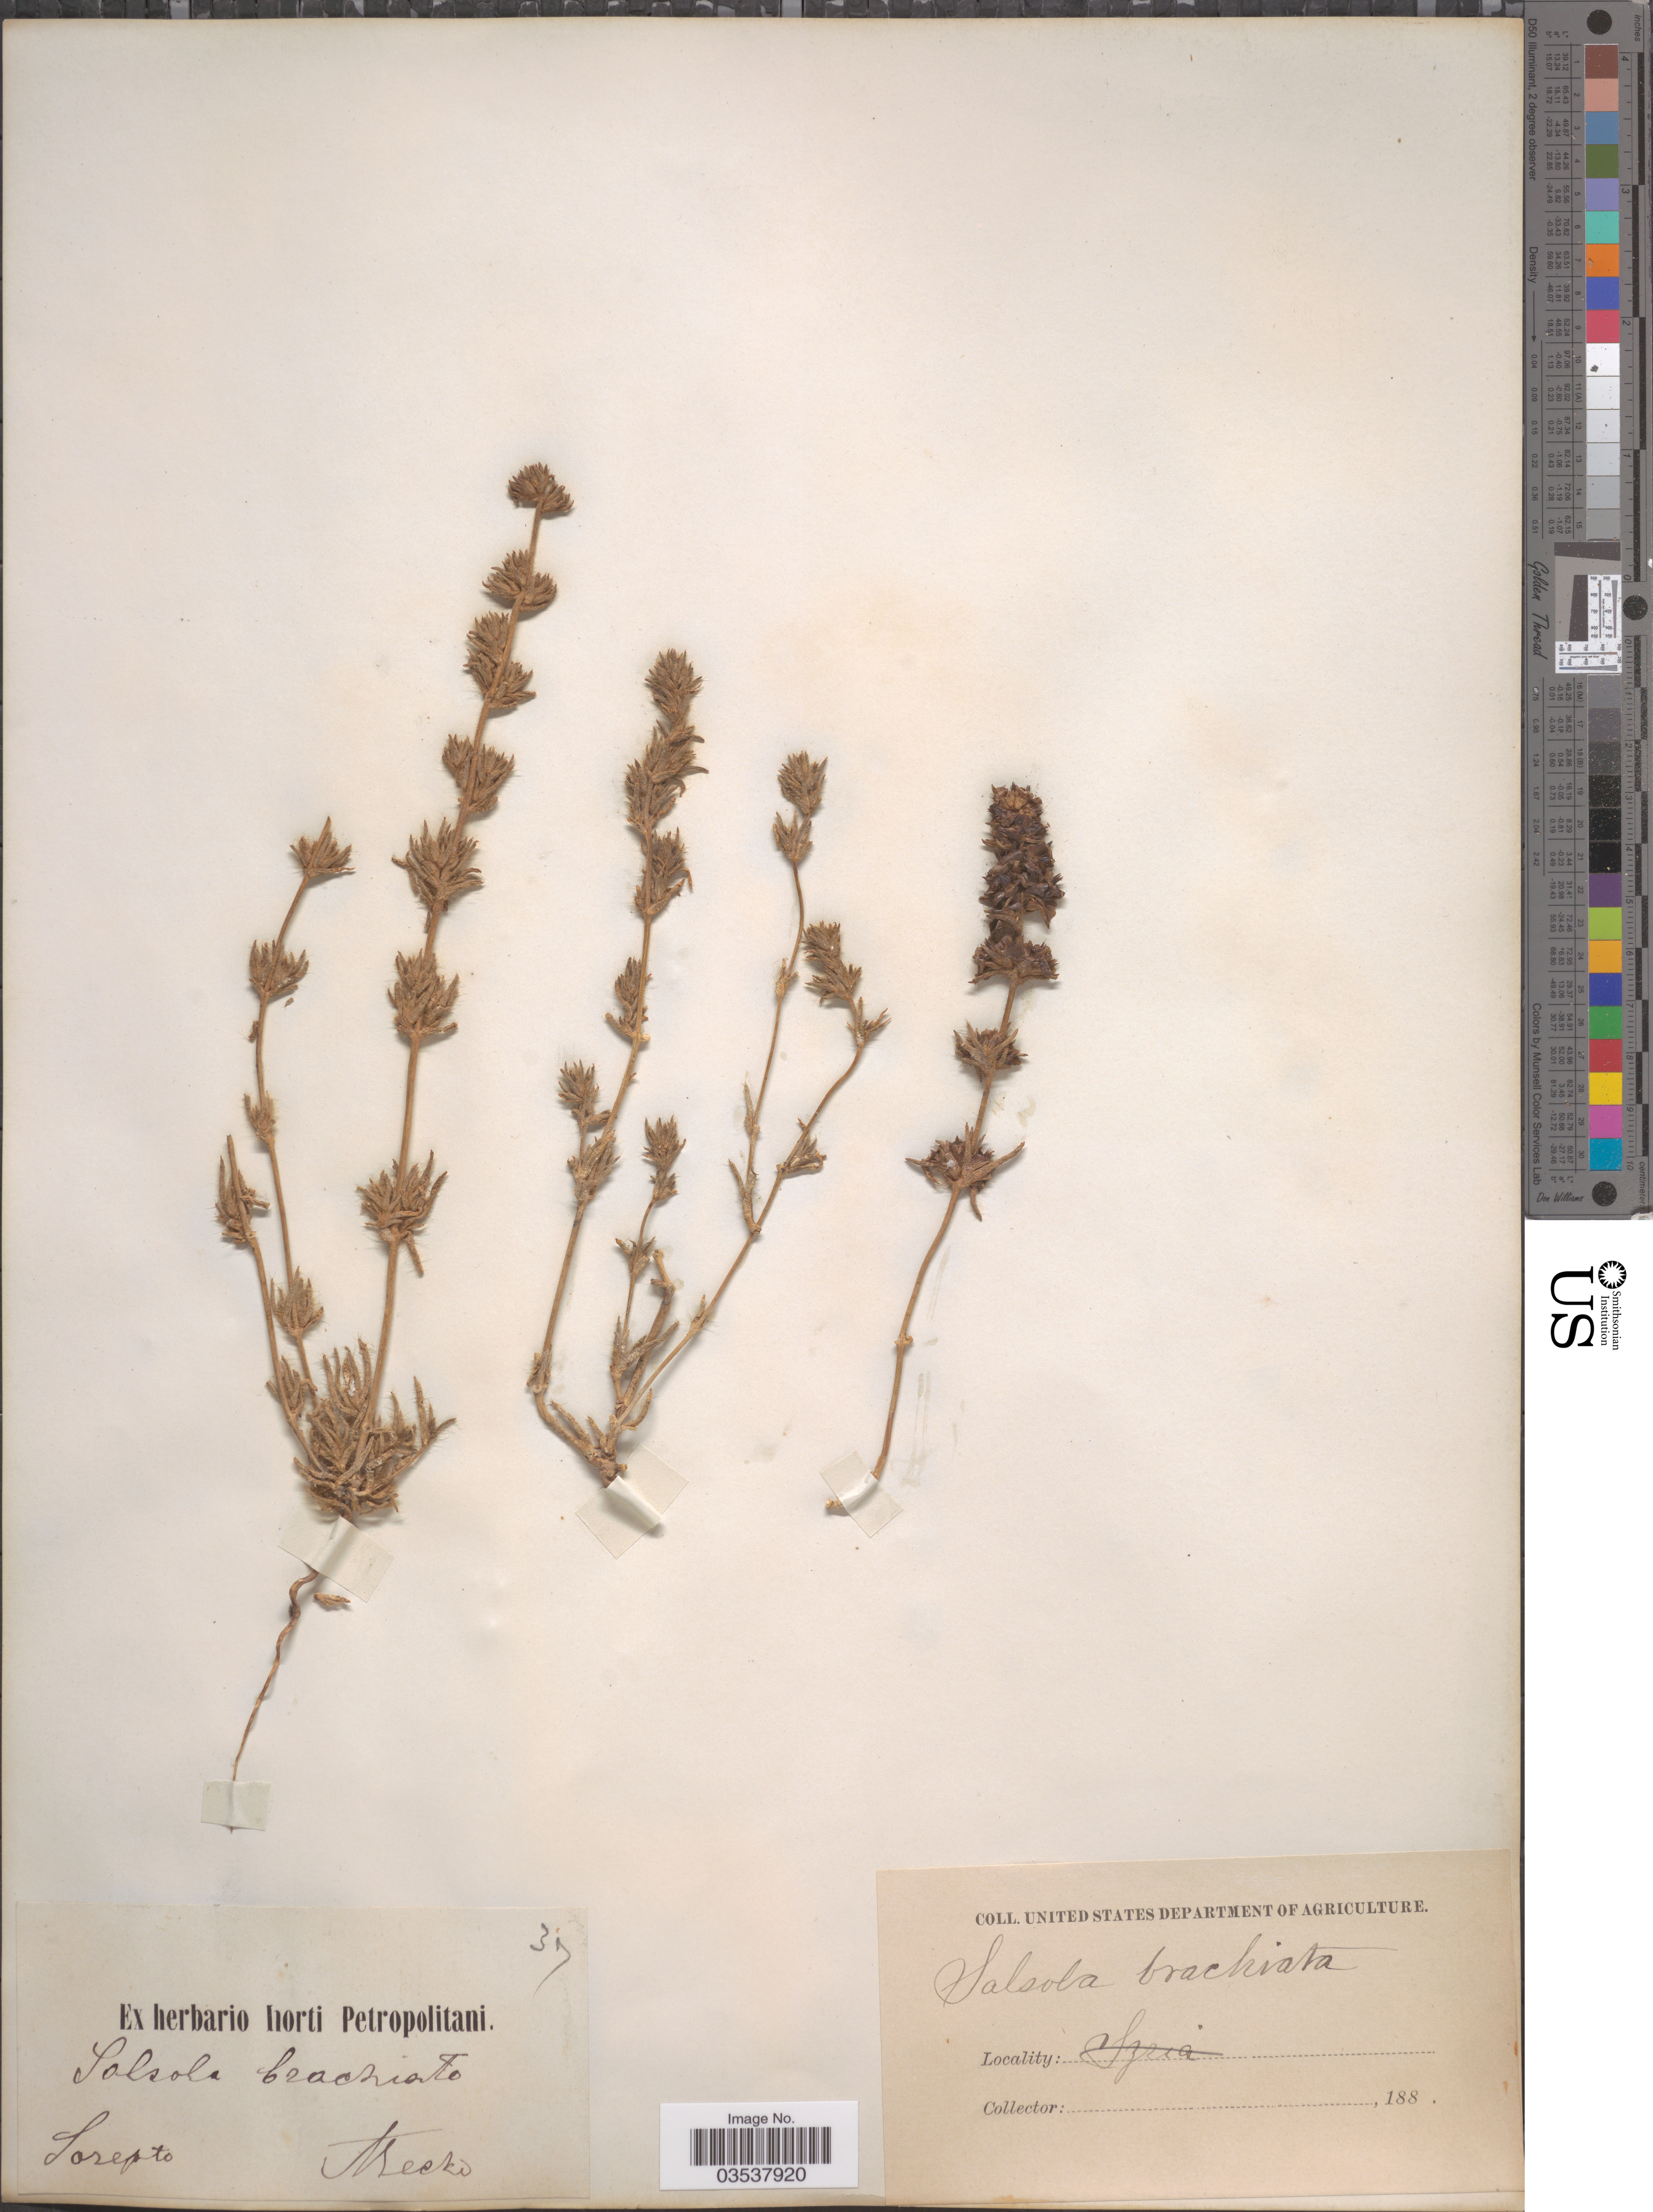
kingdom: Plantae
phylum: Tracheophyta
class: Magnoliopsida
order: Caryophyllales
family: Amaranthaceae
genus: Pyankovia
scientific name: Pyankovia brachiata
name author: (Pall.) Akhani & Roalson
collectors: A. Becker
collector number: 39*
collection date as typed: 188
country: Russian Federation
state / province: Volgograd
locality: Sarepta.